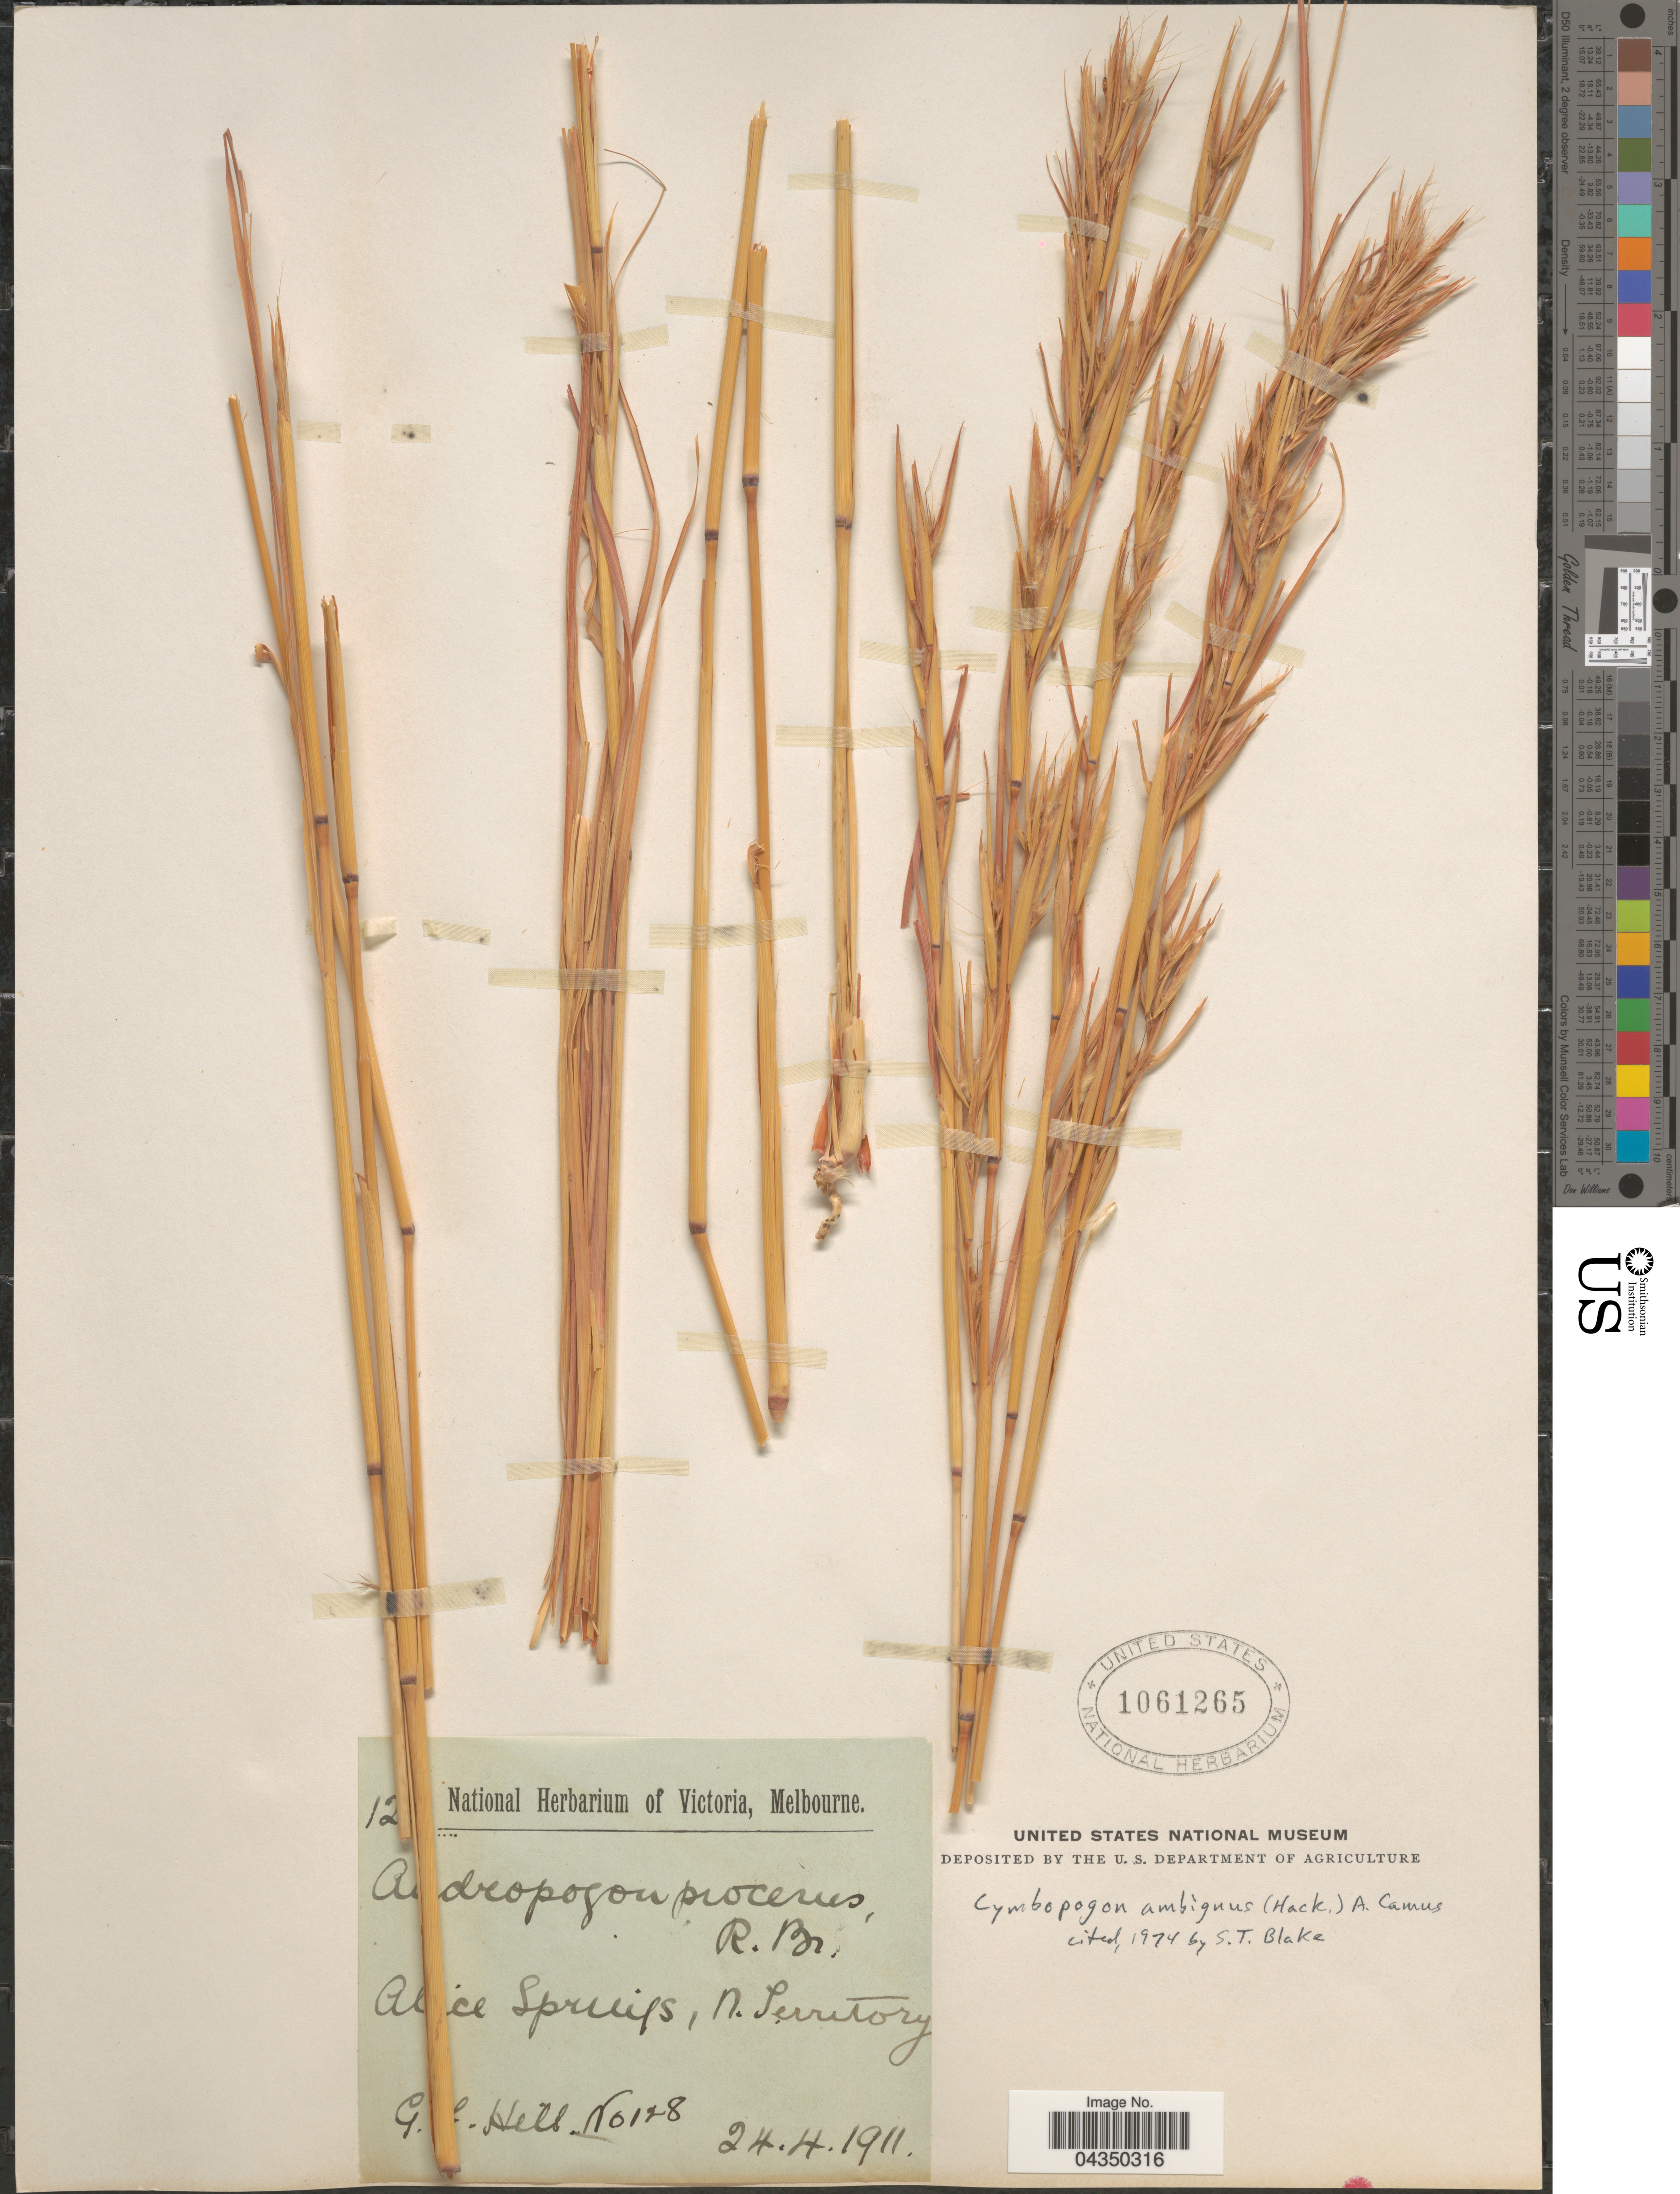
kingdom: Plantae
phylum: Tracheophyta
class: Liliopsida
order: Poales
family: Poaceae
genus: Cymbopogon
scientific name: Cymbopogon ambiguus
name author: A. Camus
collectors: G. Hill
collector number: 128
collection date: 1911-04-24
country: Australia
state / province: Northern Territory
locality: A [illegible text]ce Springs, N. Territory.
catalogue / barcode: US 1061265